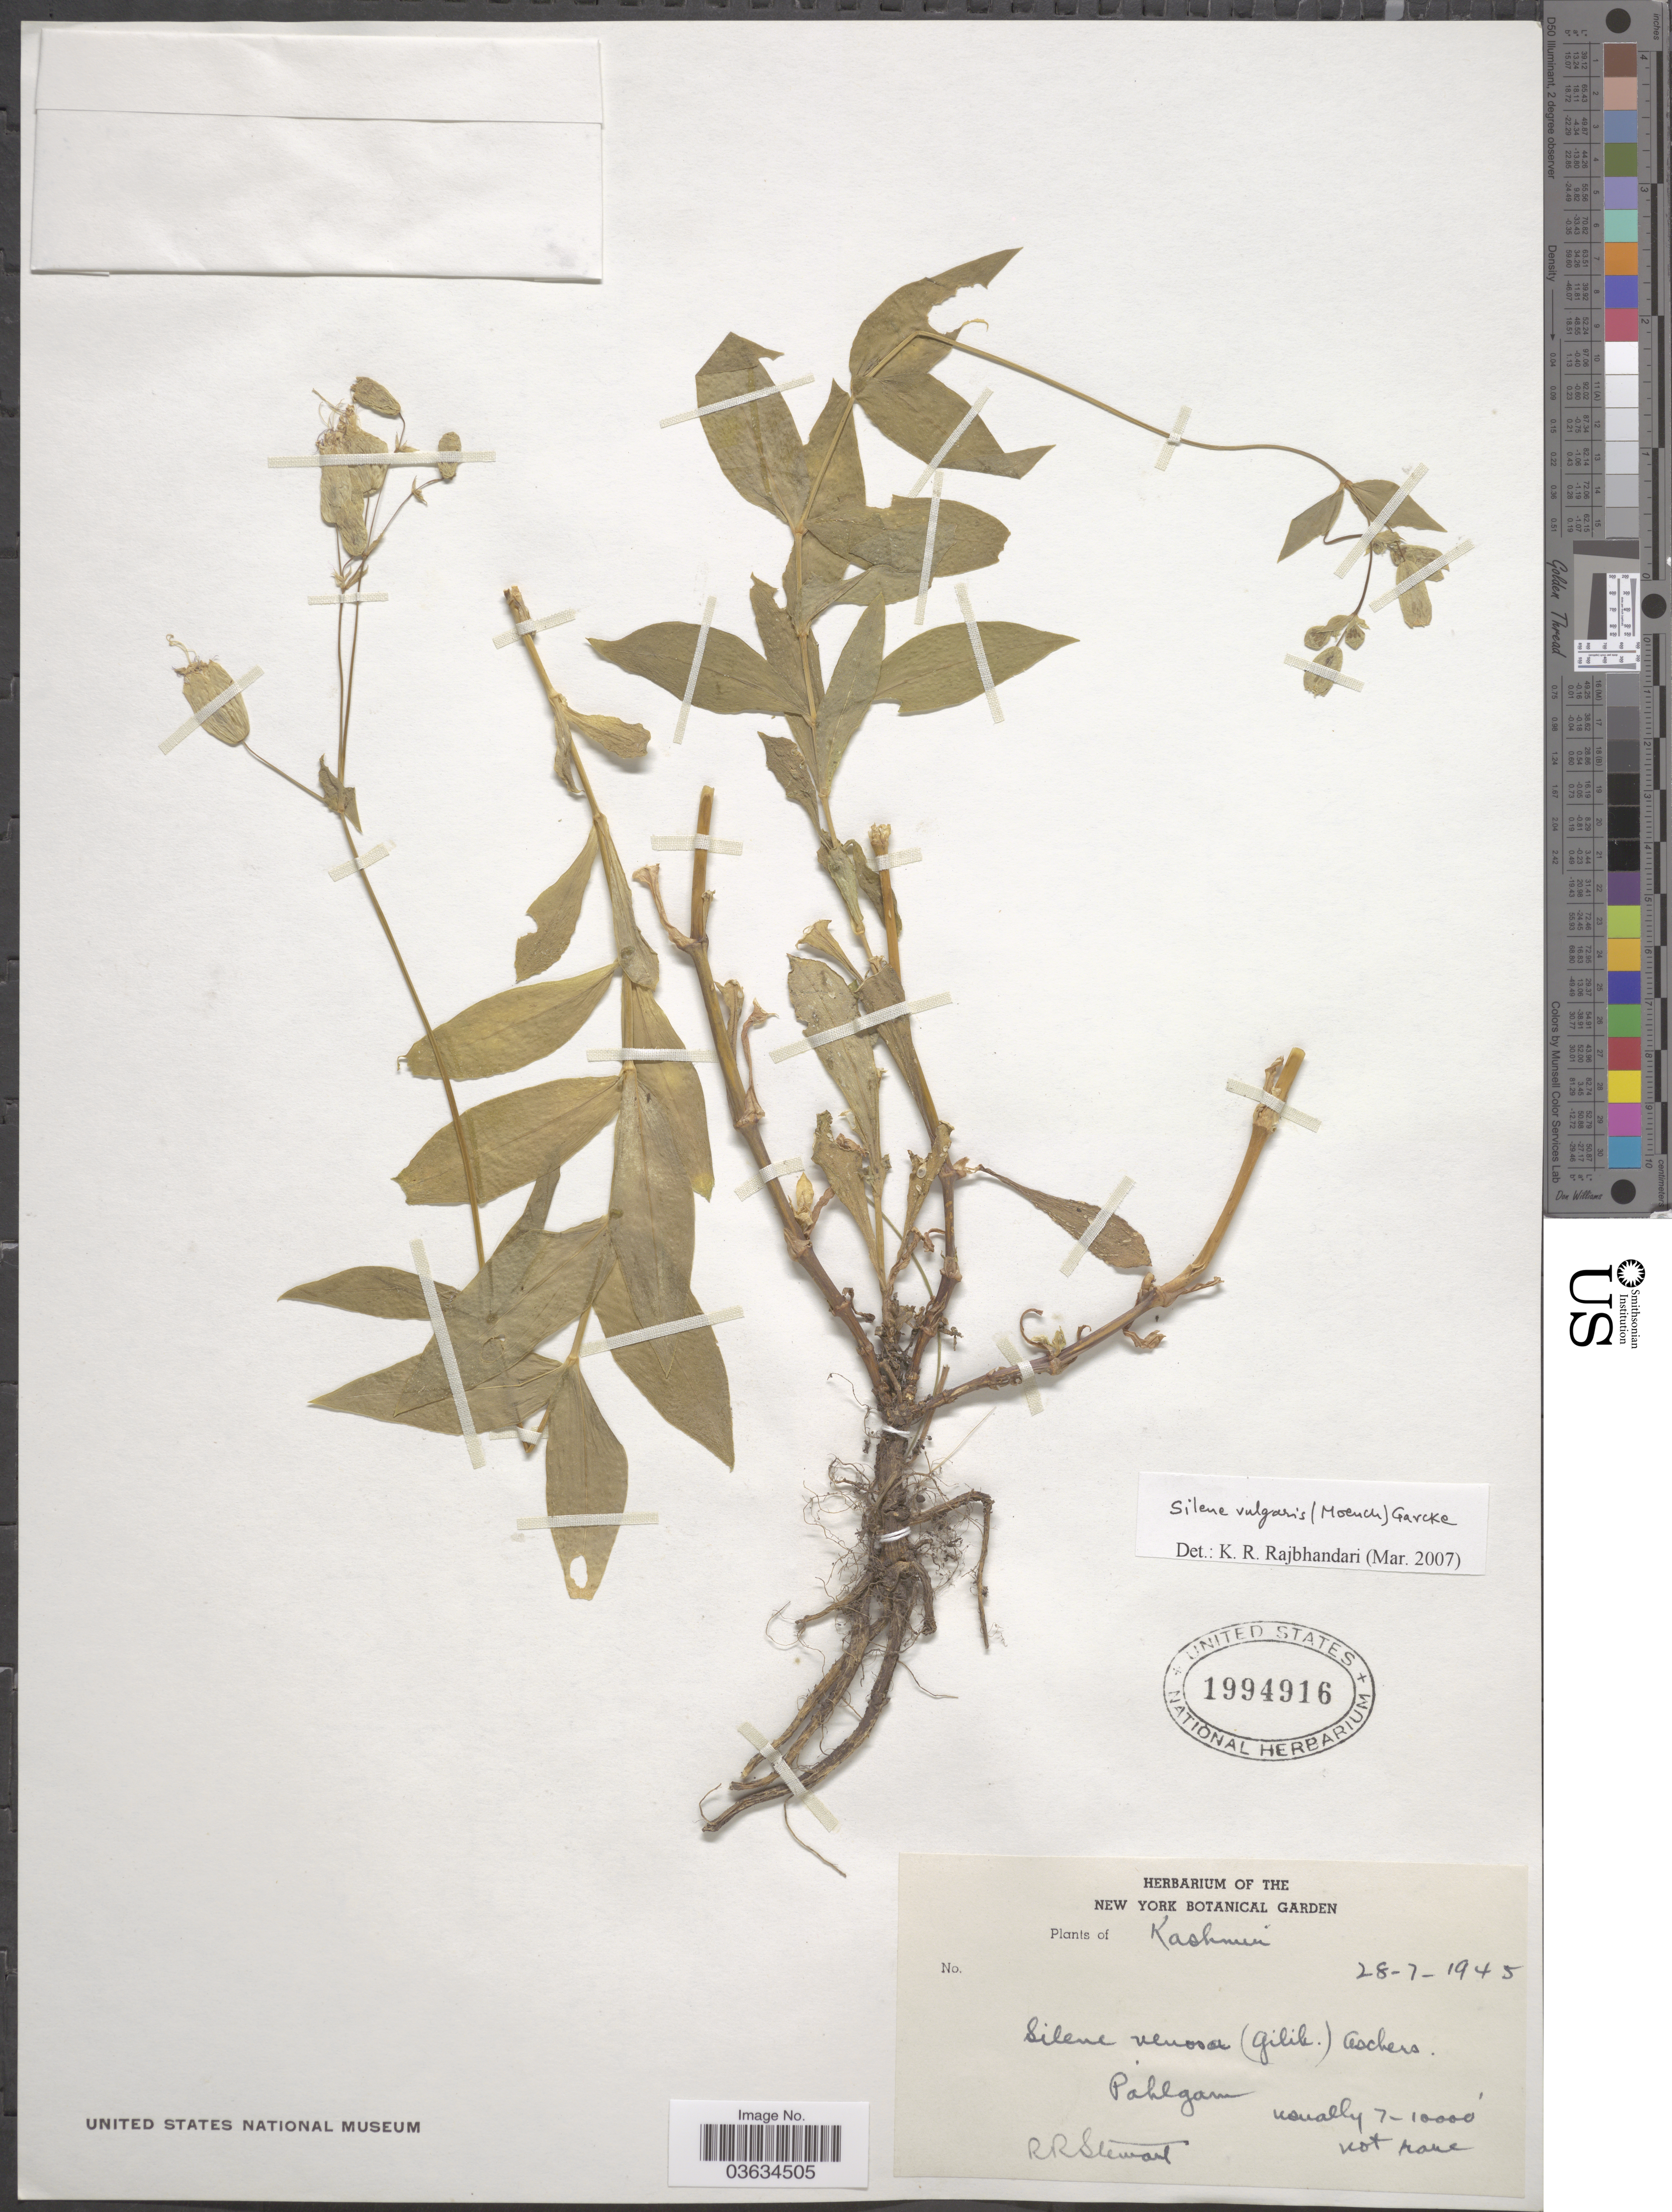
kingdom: Plantae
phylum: Tracheophyta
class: Magnoliopsida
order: Caryophyllales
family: Caryophyllaceae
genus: Silene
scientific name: Silene vulgaris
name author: (Moench) Garcke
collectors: R. Stewart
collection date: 1945-07-28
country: India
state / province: Jammu and Kashmir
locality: Kashmir. Pahlgam.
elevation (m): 2134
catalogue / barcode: US 1994916